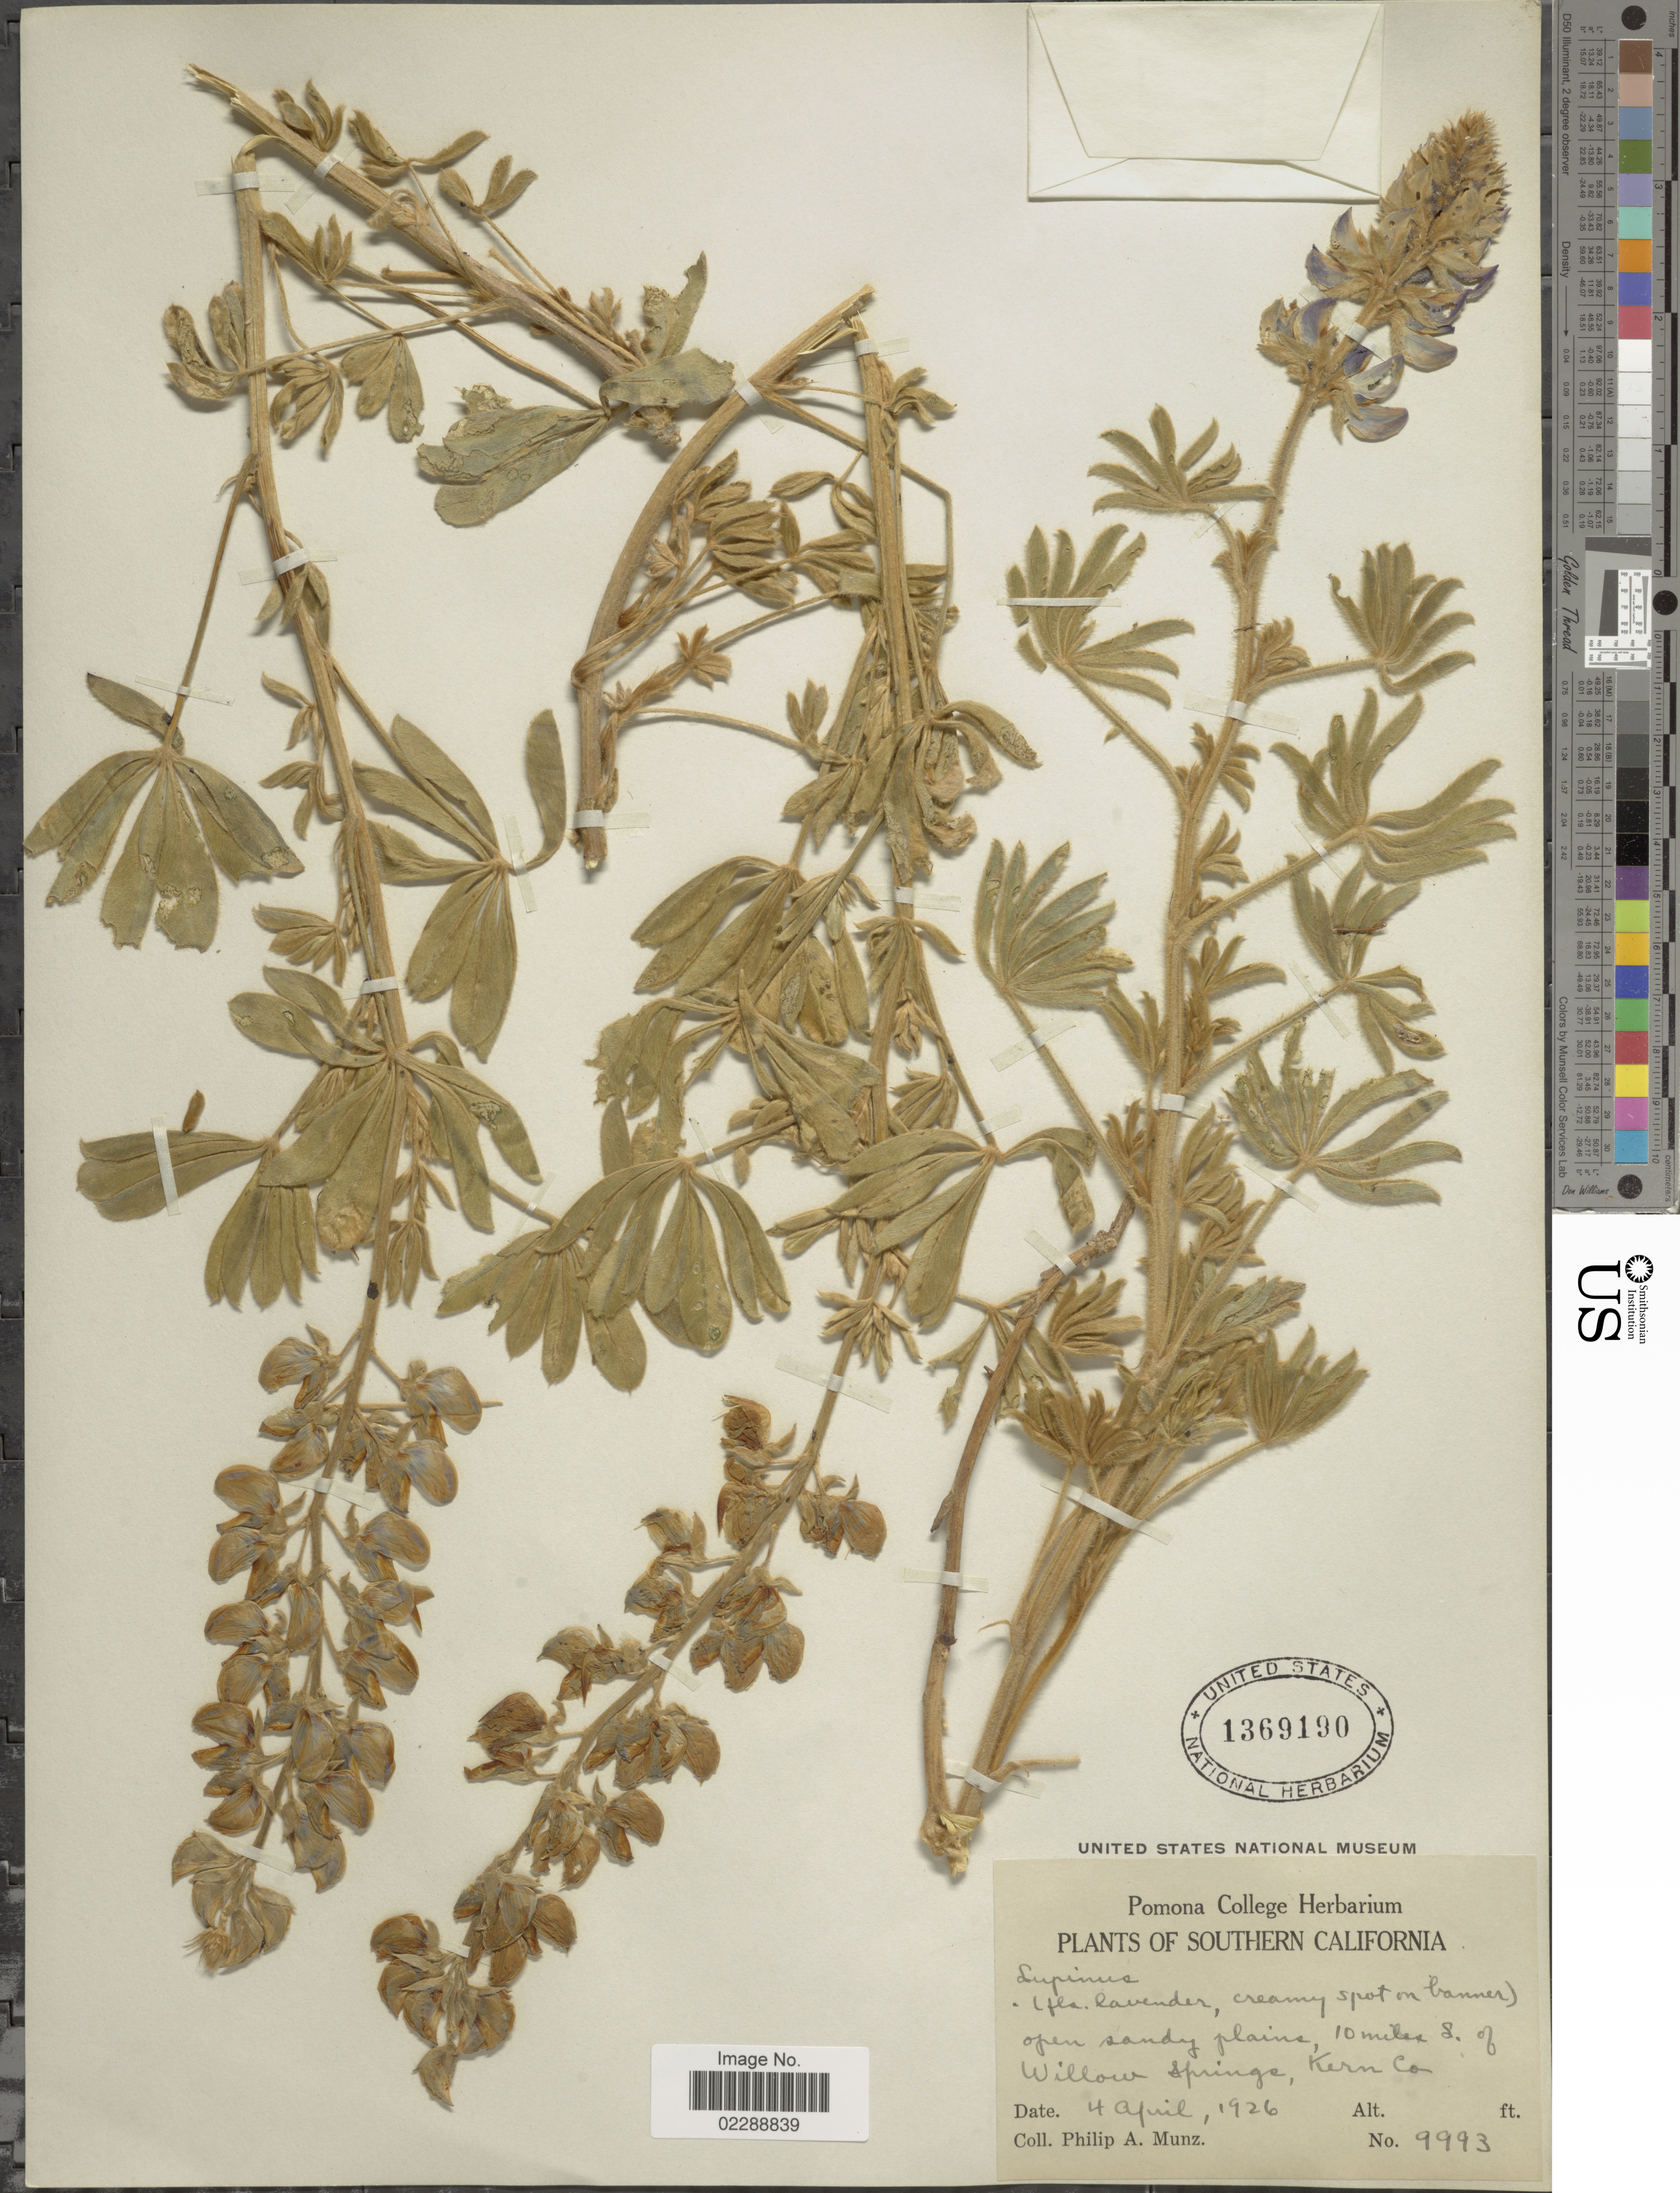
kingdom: Plantae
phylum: Tracheophyta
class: Magnoliopsida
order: Fabales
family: Fabaceae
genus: Lupinus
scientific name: Lupinus sp.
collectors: P. A. Munz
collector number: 9993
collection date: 1926-04-04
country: United States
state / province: California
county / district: Kern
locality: Southern California, 10 miles S. of Willow Springs, Kern Co.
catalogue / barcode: US 1369190